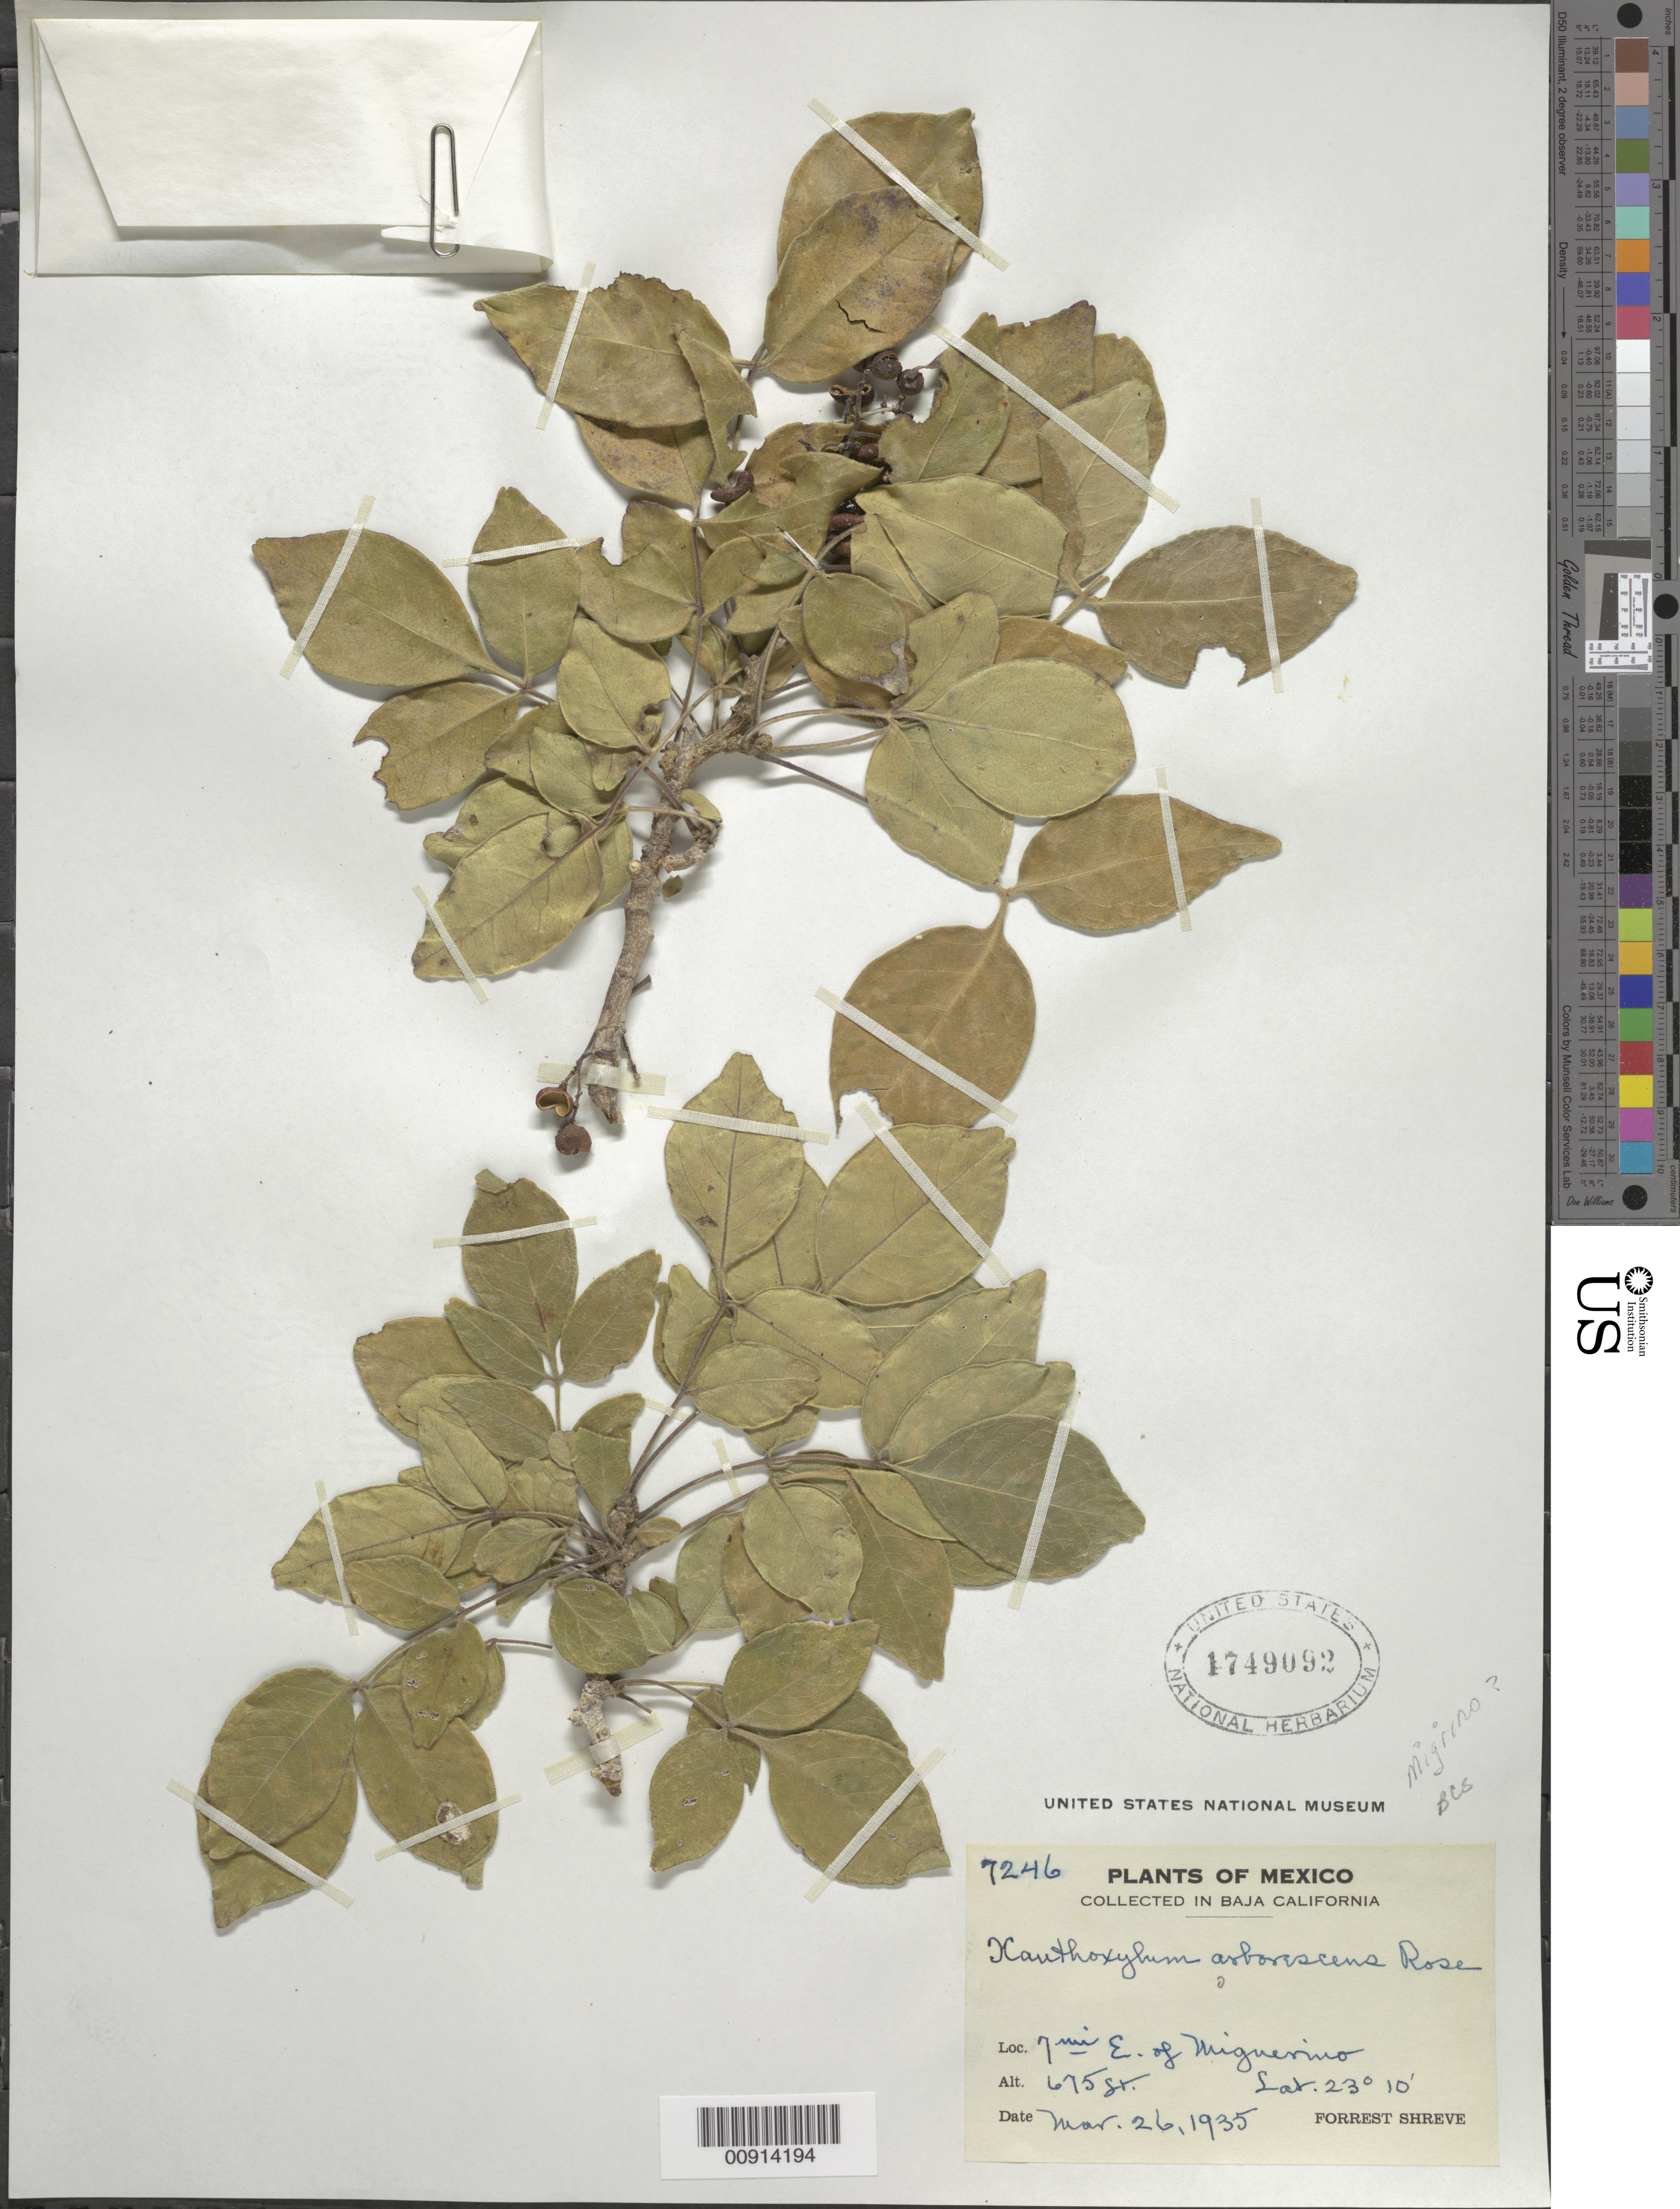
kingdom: Plantae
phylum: Tracheophyta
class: Magnoliopsida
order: Sapindales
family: Rutaceae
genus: Zanthoxylum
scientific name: Zanthoxylum arborescens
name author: Rose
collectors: F. Shreve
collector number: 7246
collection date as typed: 26 Mar 1935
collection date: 1935-03-26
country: Mexico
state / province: Baja California Sur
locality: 7 mi. E. of Miguerino.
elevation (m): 206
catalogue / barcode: US 1749092